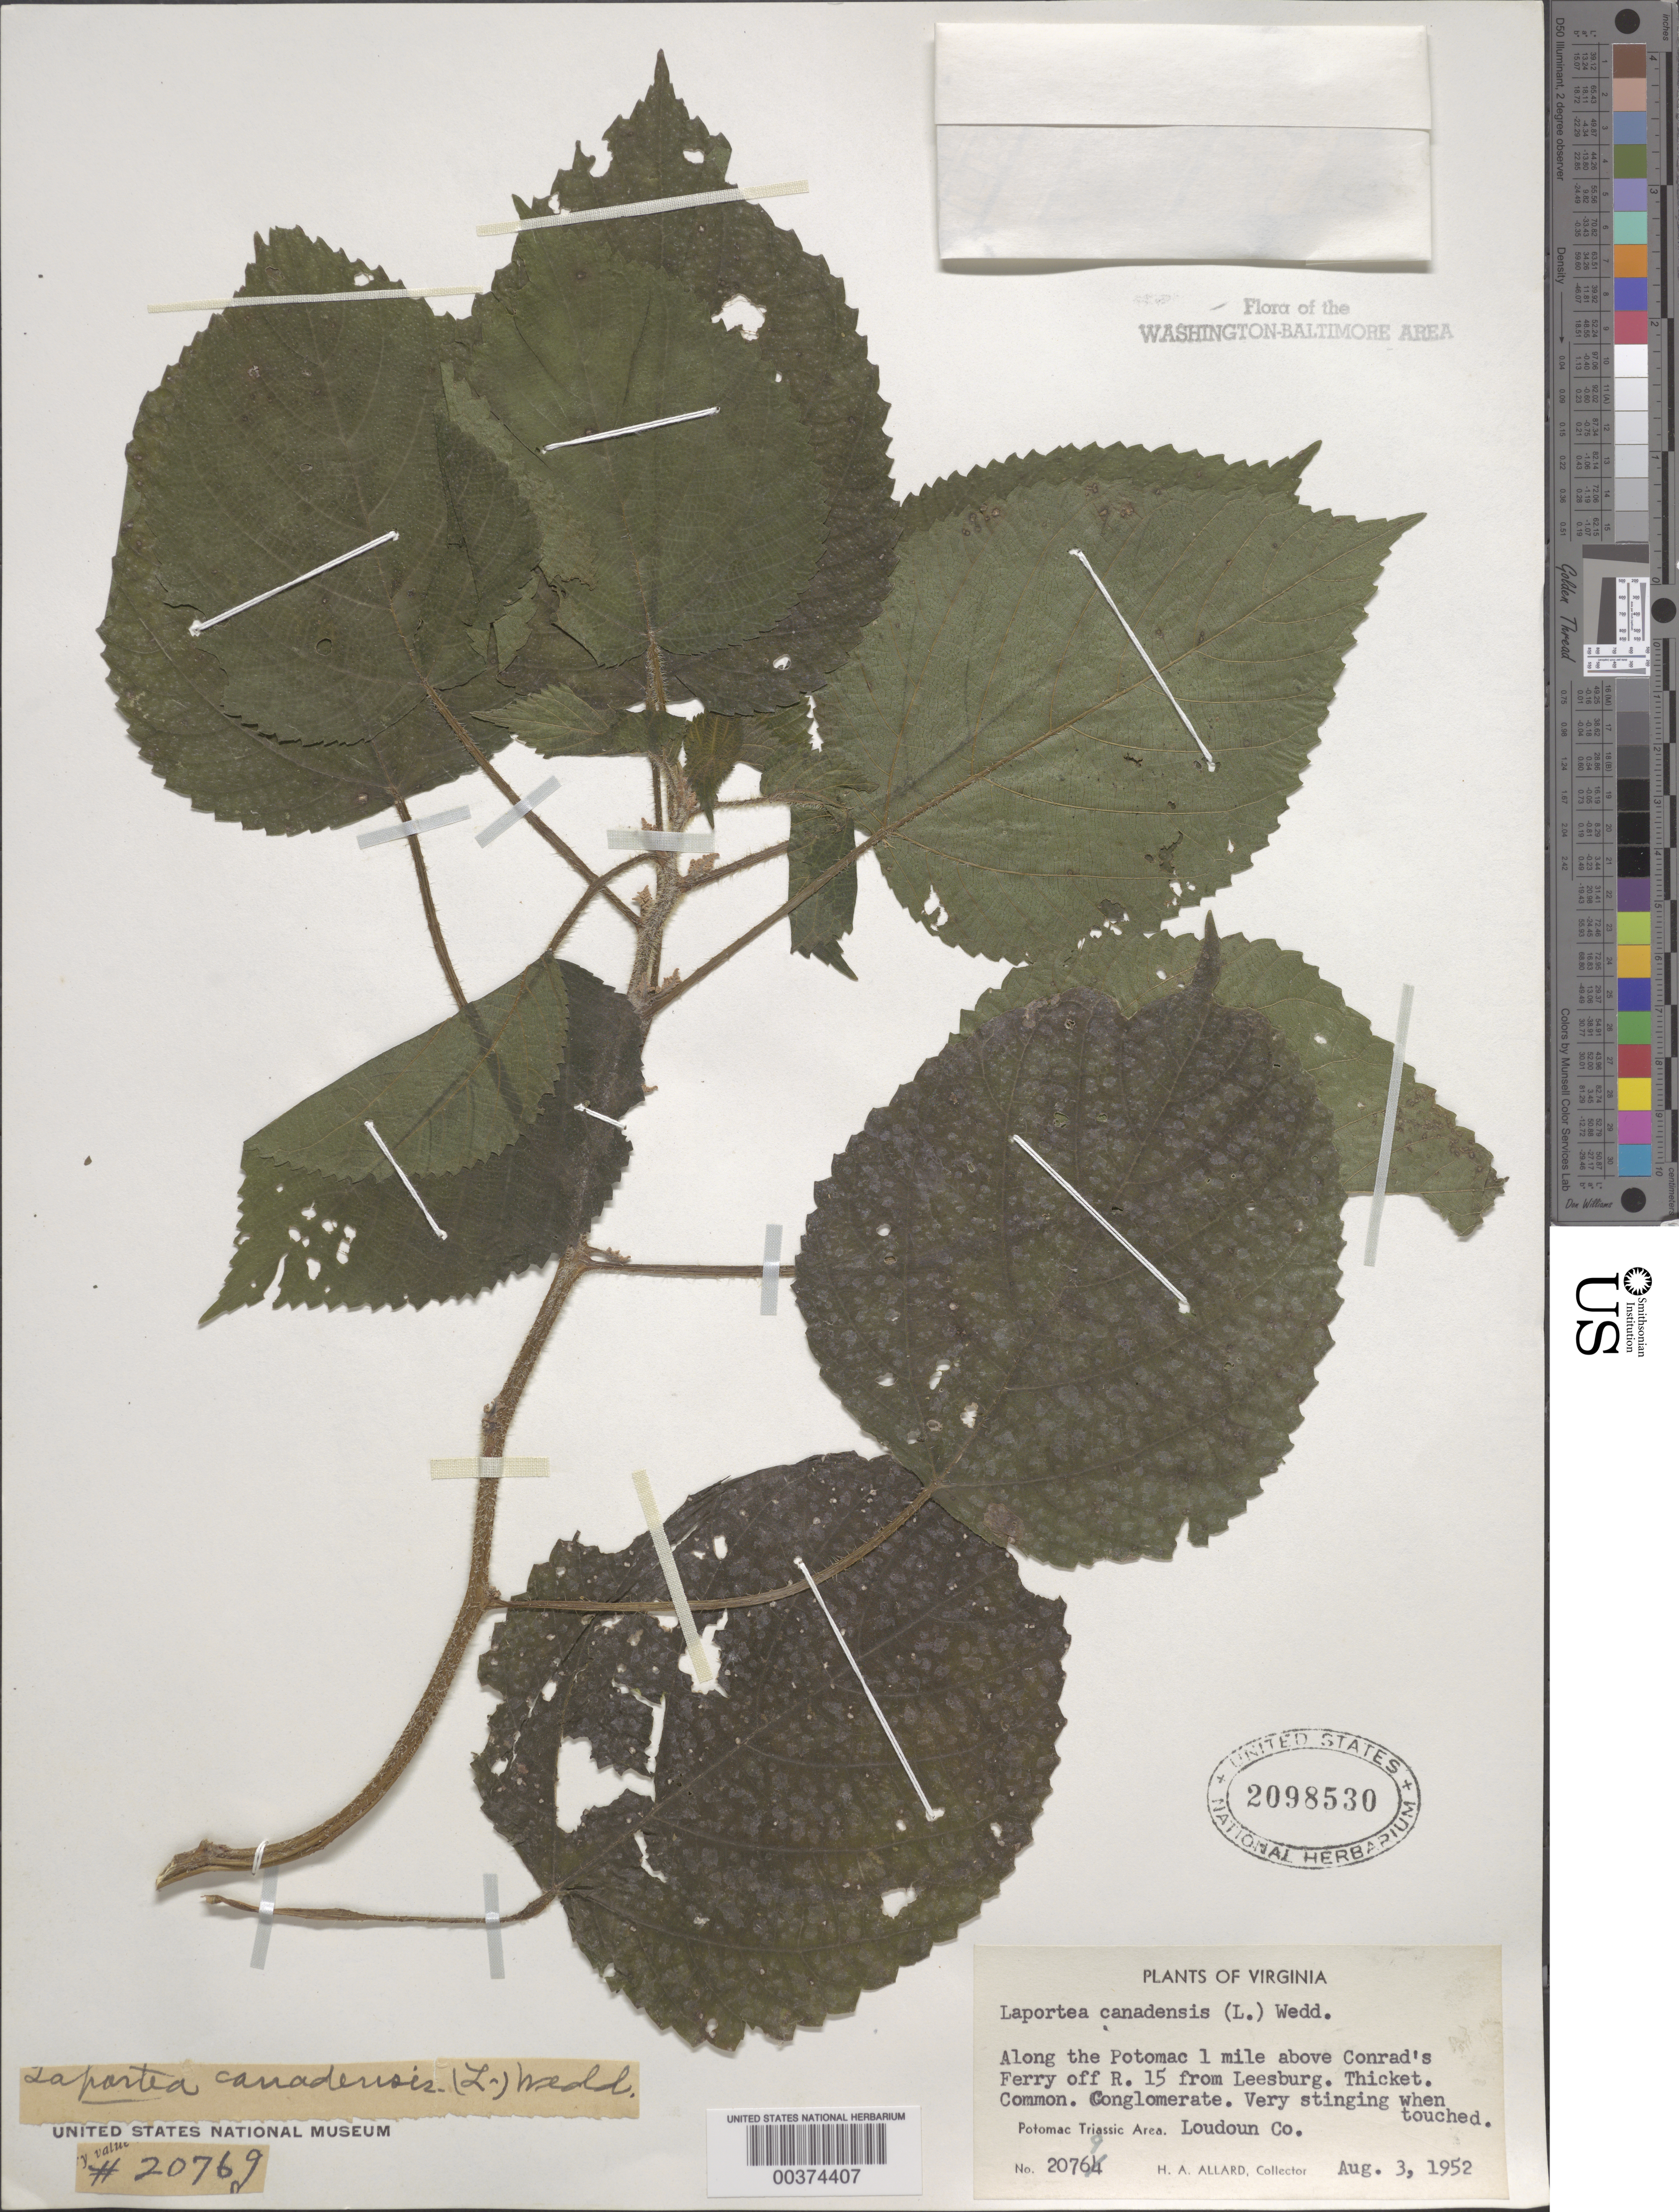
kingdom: Plantae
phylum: Tracheophyta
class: Magnoliopsida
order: Rosales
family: Urticaceae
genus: Laportea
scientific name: Laportea canadensis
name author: (L.) Wedd.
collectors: H. A. Allard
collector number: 20969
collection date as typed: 03 Aug 1952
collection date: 1952-08-03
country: United States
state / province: Virginia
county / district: Loudoun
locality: Potomac River above Conrads Ferry, off Route 15 from Leesburg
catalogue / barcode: US 2098530